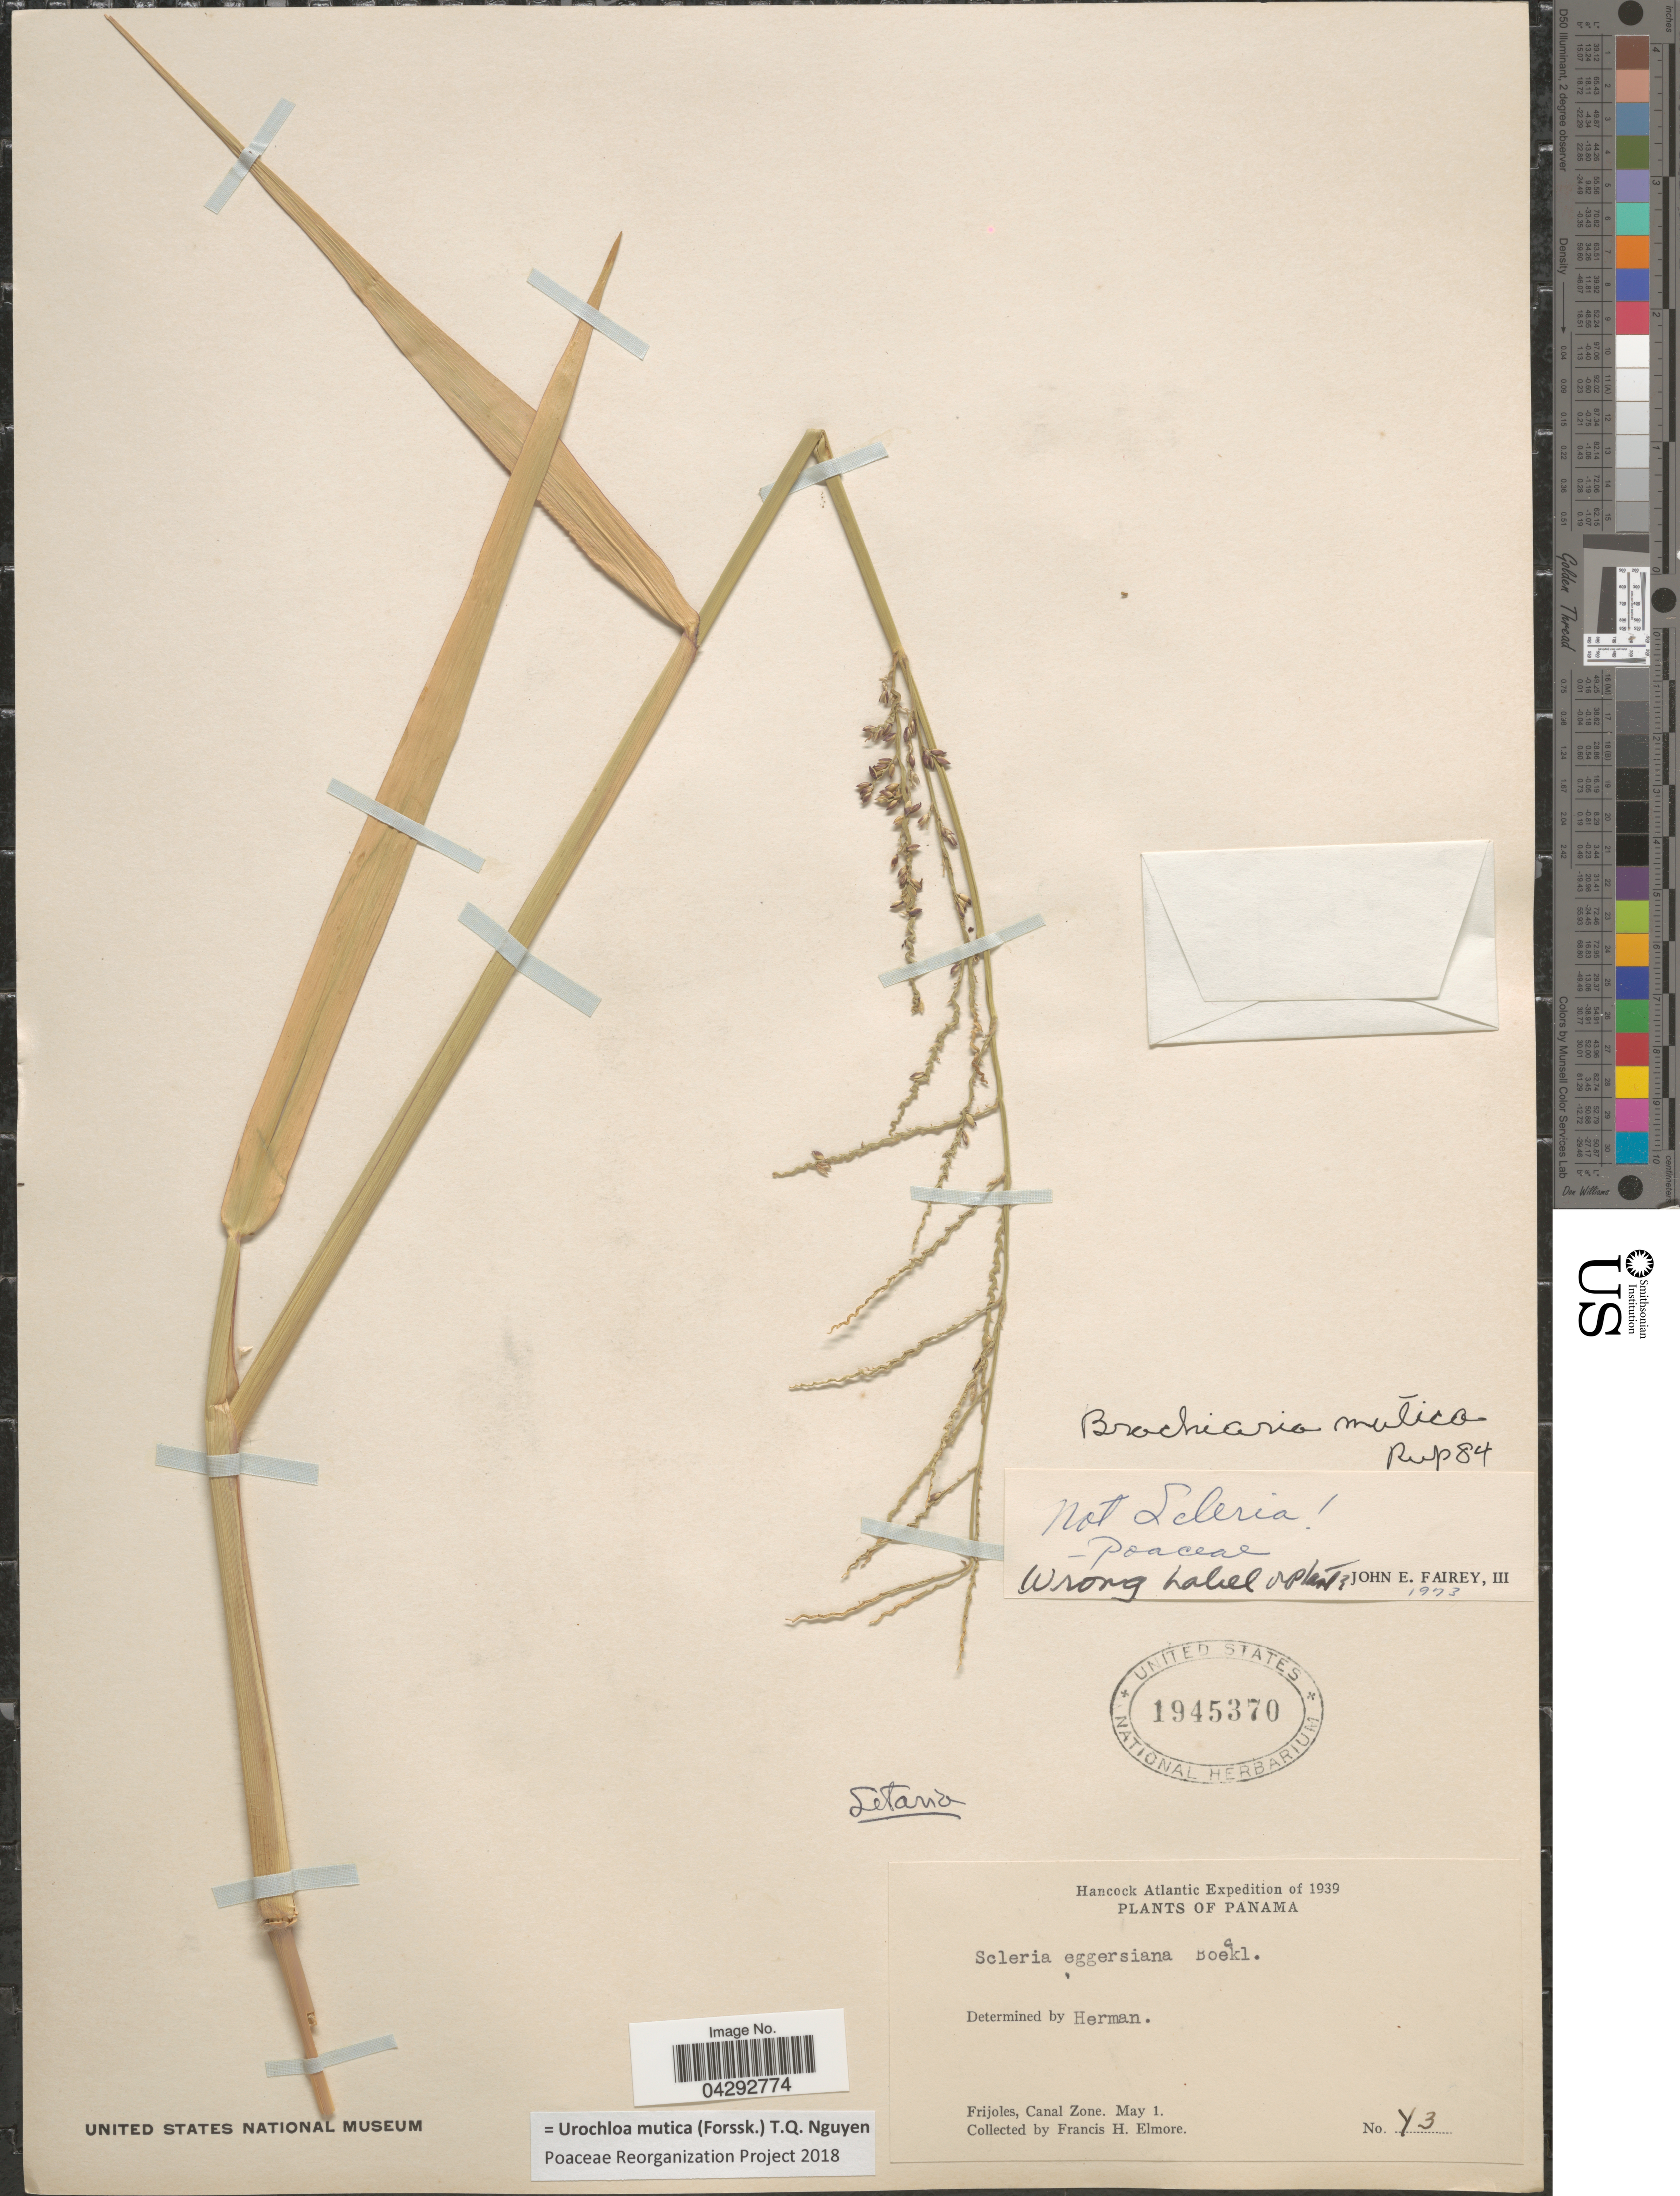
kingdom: Plantae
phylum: Tracheophyta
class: Liliopsida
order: Poales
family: Poaceae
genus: Urochloa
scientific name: Urochloa mutica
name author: (Forssk.) T.Q. Nguyen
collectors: F. H. Elmore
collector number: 43*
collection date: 1939-05-01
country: Panama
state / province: Colón / Panamá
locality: Hancock Atlantic Expedition of 1939. Frijoles, Canal Zone.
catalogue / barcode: US 1945370